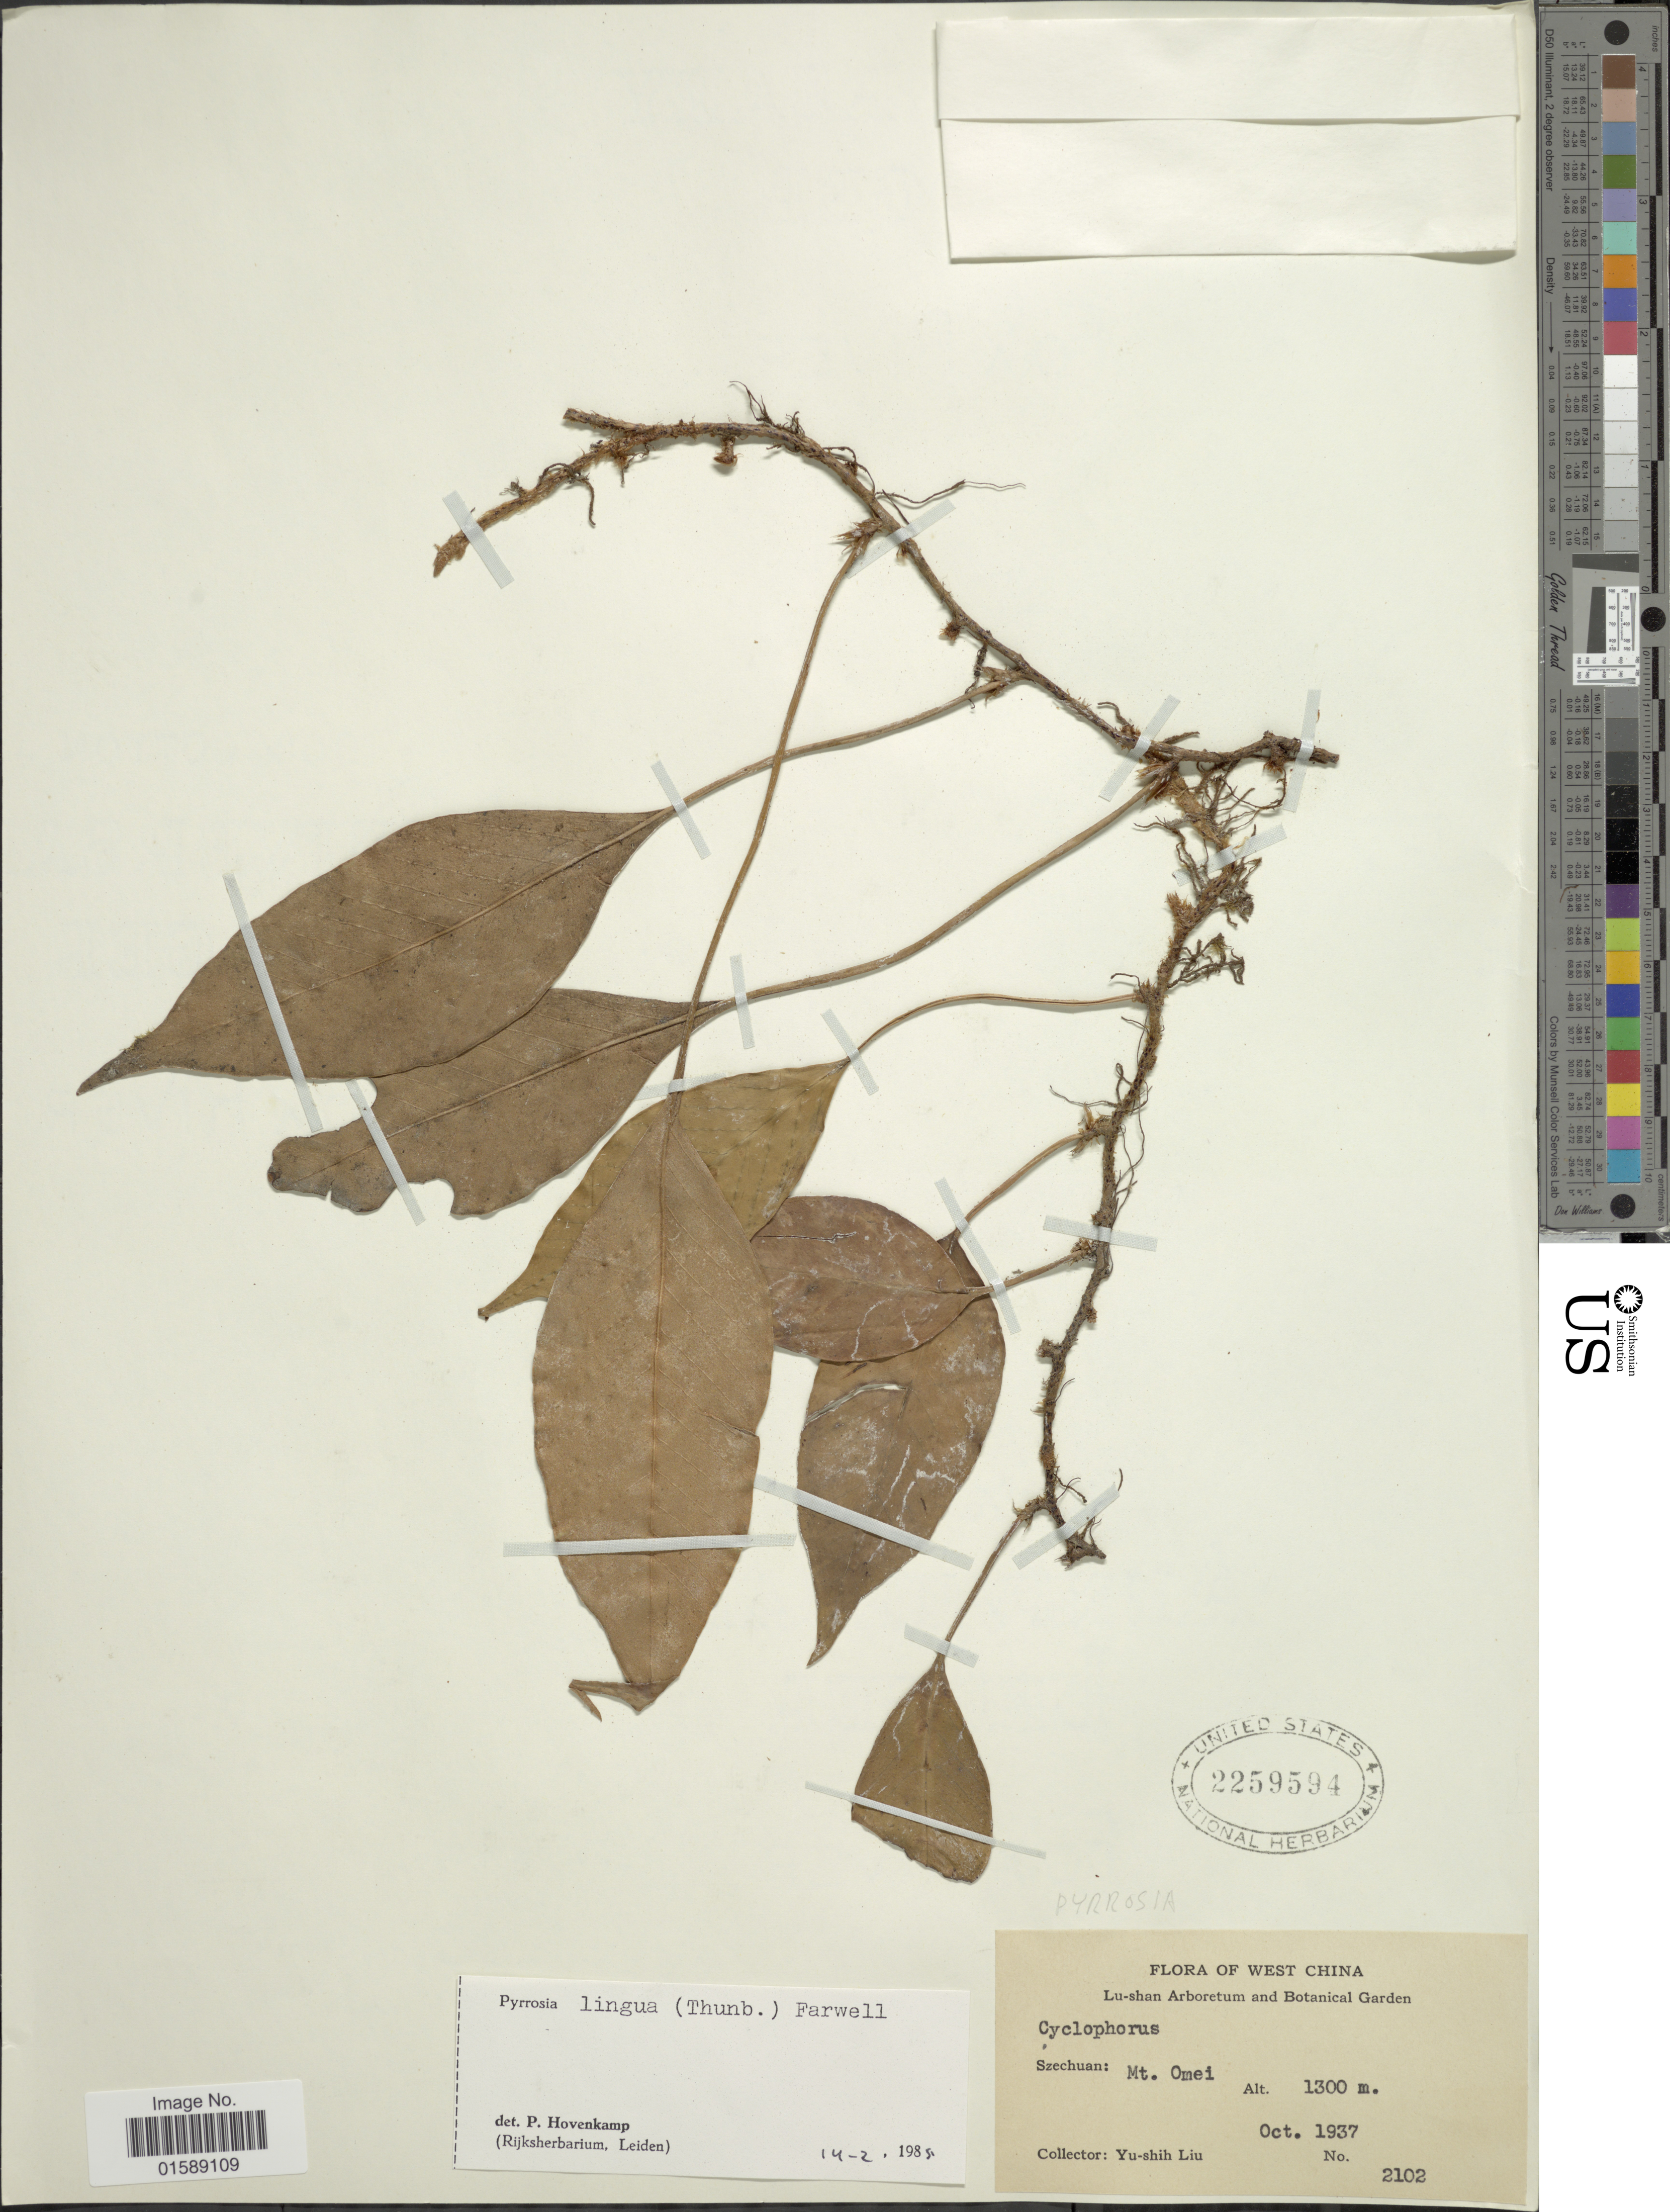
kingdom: Plantae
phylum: Tracheophyta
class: Polypodiopsida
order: Polypodiales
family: Polypodiaceae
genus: Pyrrosia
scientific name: Pyrrosia lingua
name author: (Thurb.) Farw.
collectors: Y.-S. Liu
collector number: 2102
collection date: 1937-10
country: China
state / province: Sichuan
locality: West China. Szechuan: Mt. Omei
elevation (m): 1300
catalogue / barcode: US 2259594